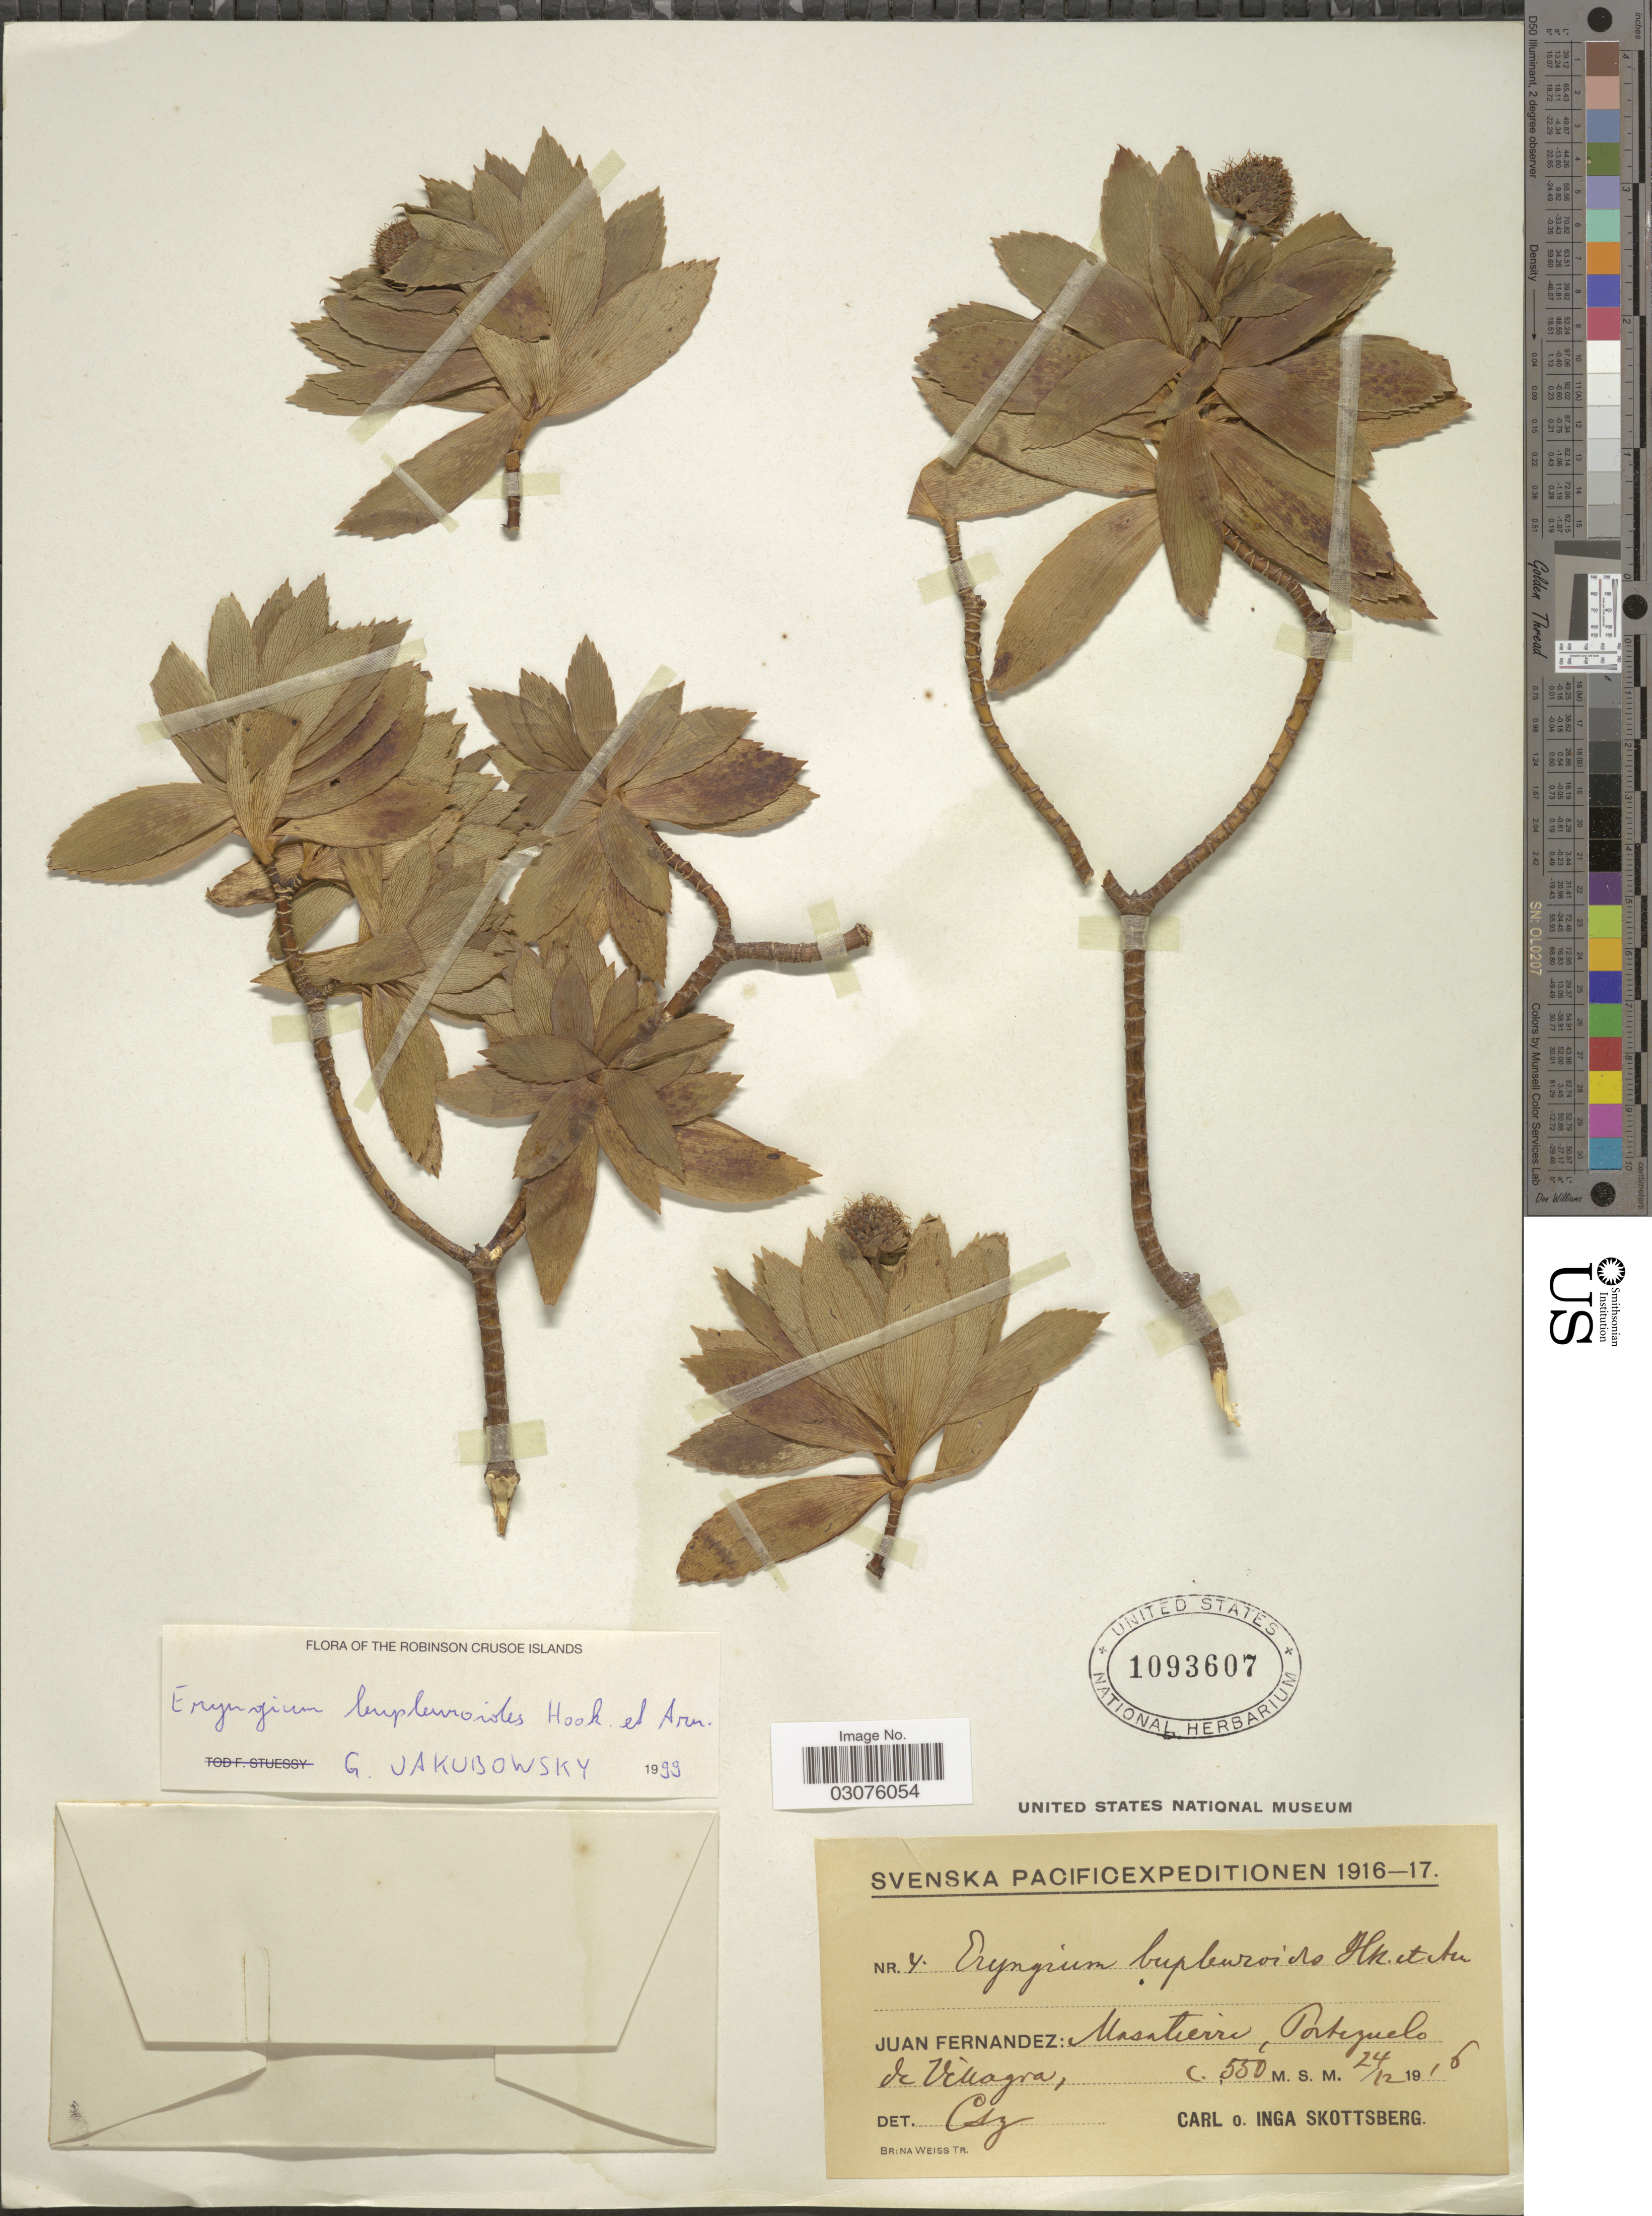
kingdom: Plantae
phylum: Tracheophyta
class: Magnoliopsida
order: Apiales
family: Apiaceae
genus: Eryngium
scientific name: Eryngium bupleuroides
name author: Hook. & Arn.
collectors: C. Skottsberg & I. Skottsberg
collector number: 4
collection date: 1916-12-24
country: Chile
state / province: Valparaíso (V)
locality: Juan Fernandez: Masatierra, Portezuelo de Villagra.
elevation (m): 550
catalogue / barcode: US 1093607